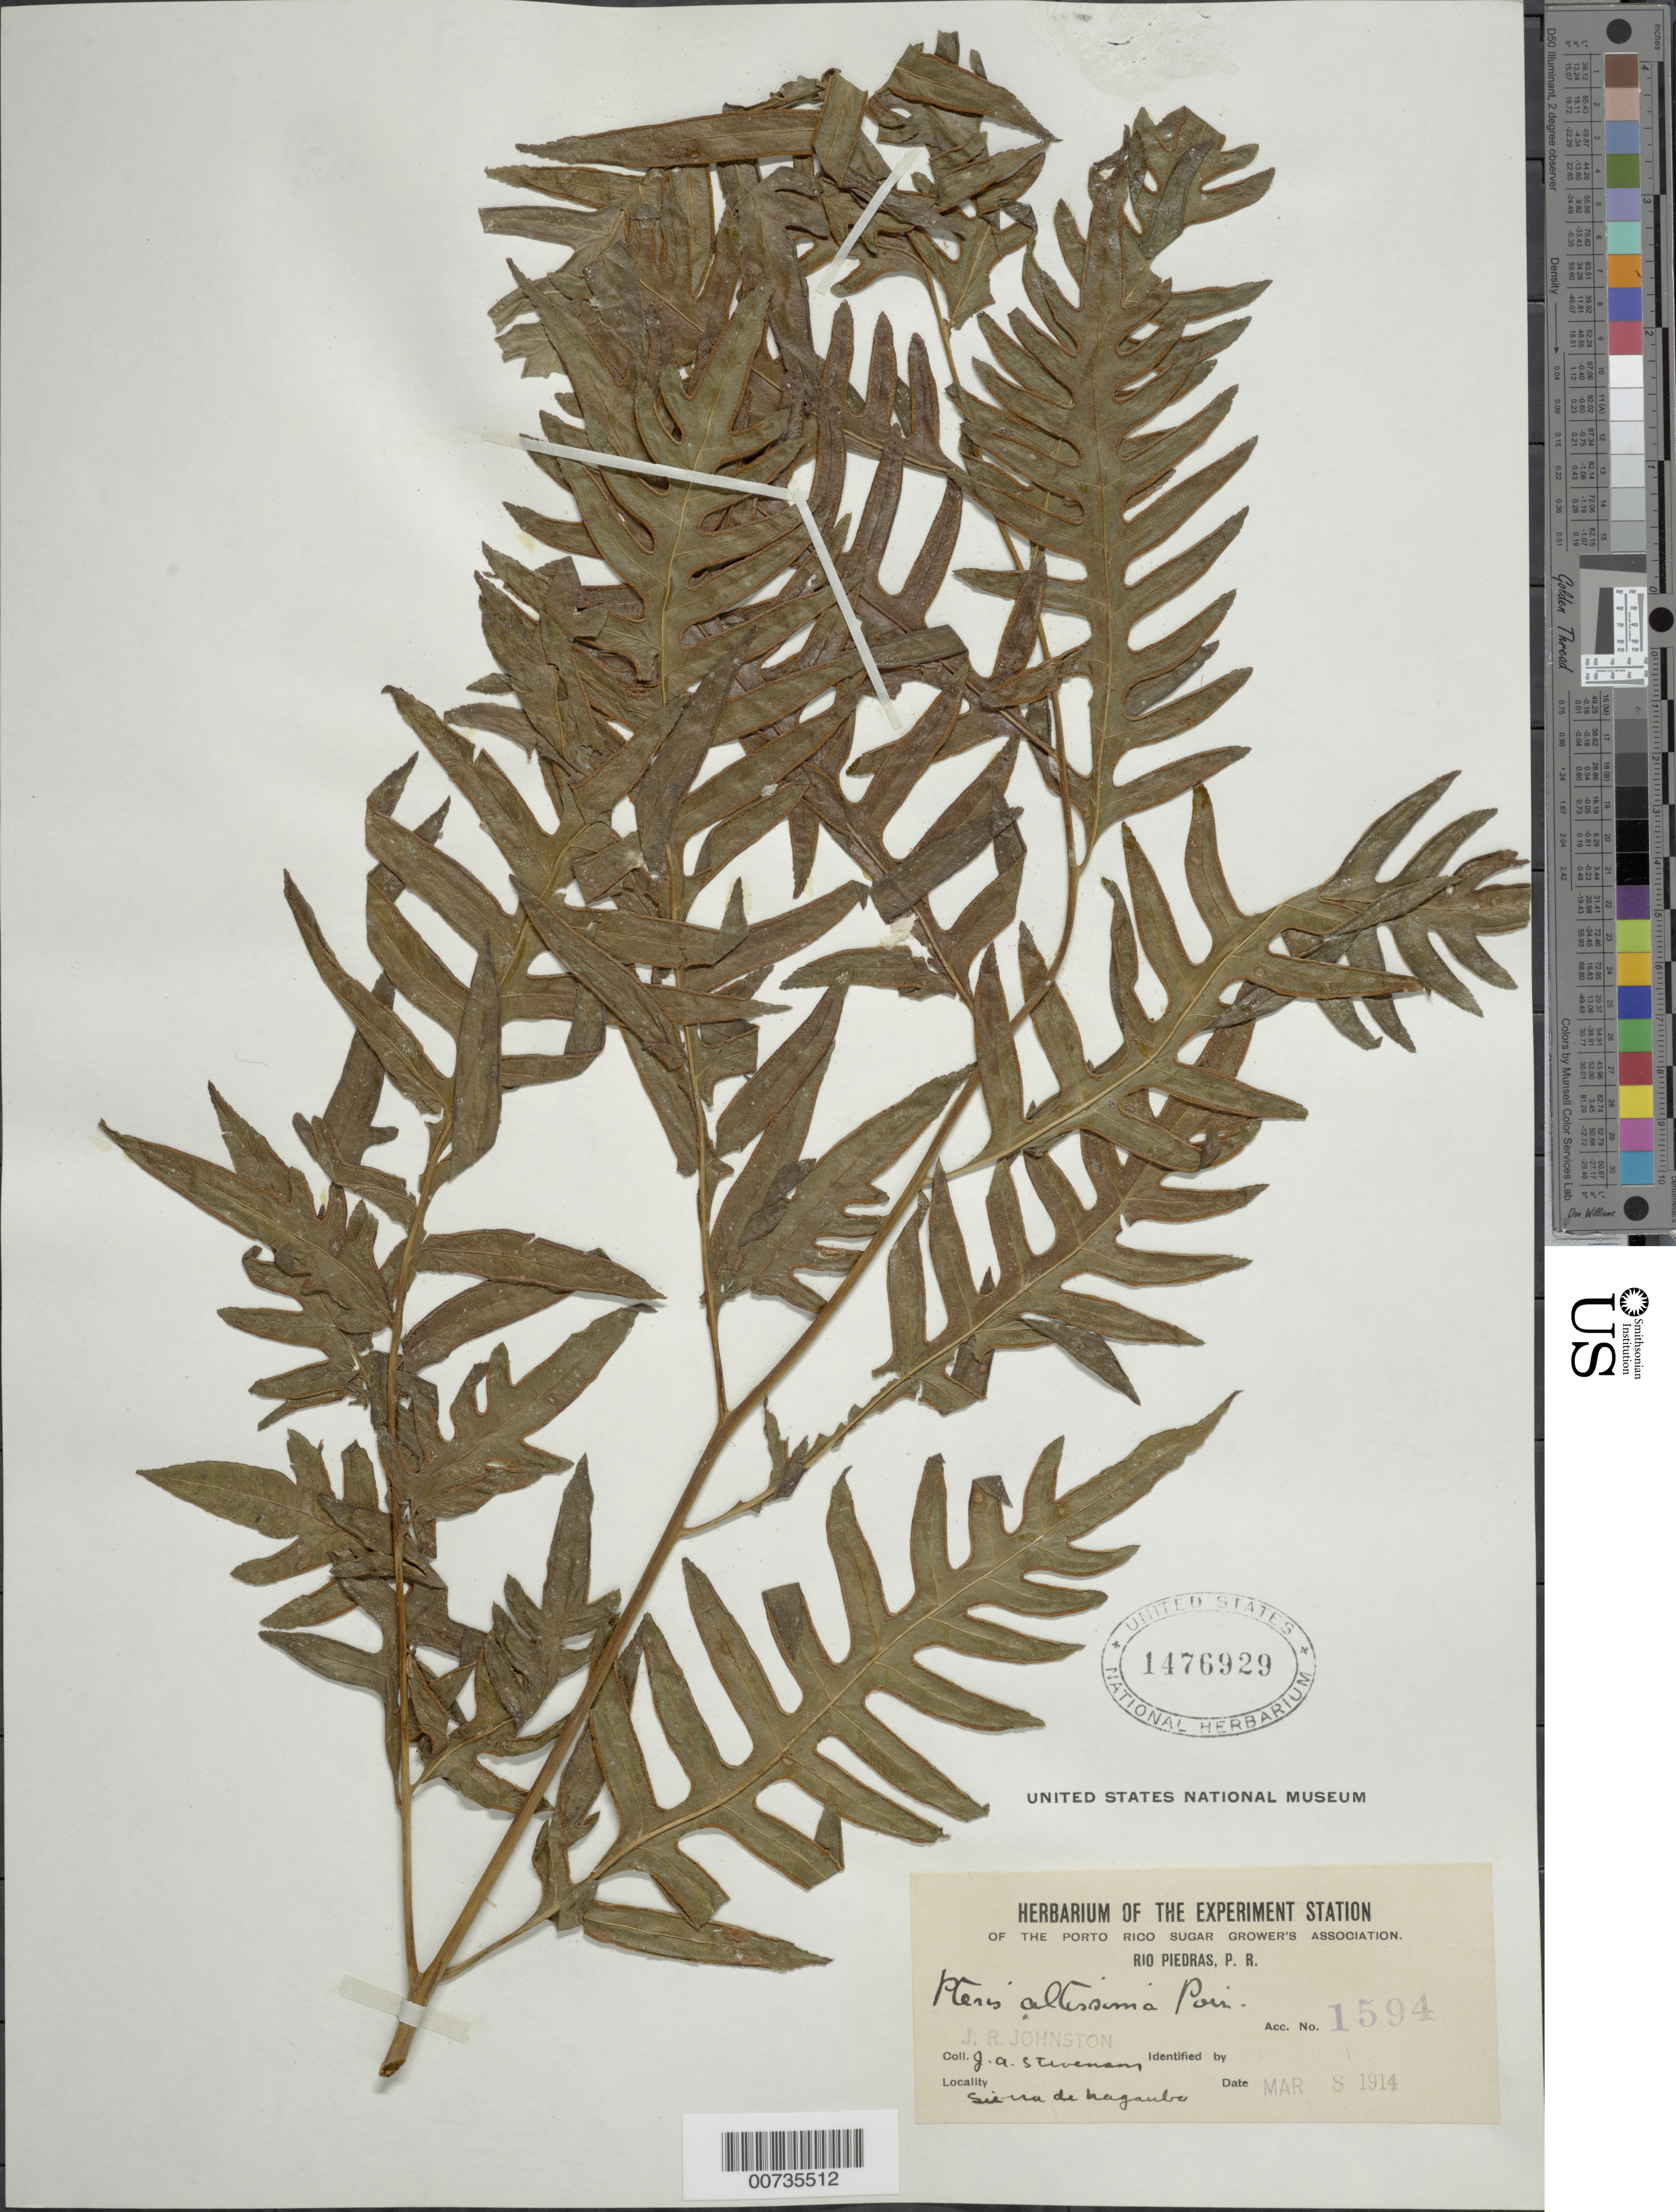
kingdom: Plantae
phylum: Tracheophyta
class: Polypodiopsida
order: Polypodiales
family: Pteridaceae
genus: Pteris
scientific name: Pteris altissima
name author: Poir.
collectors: J. Johnston & J. A. Stevenson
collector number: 1594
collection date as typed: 08 Mar 1914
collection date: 1914-03-08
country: Puerto Rico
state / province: Naguabo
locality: Sierra de Naguabo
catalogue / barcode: US 1476929